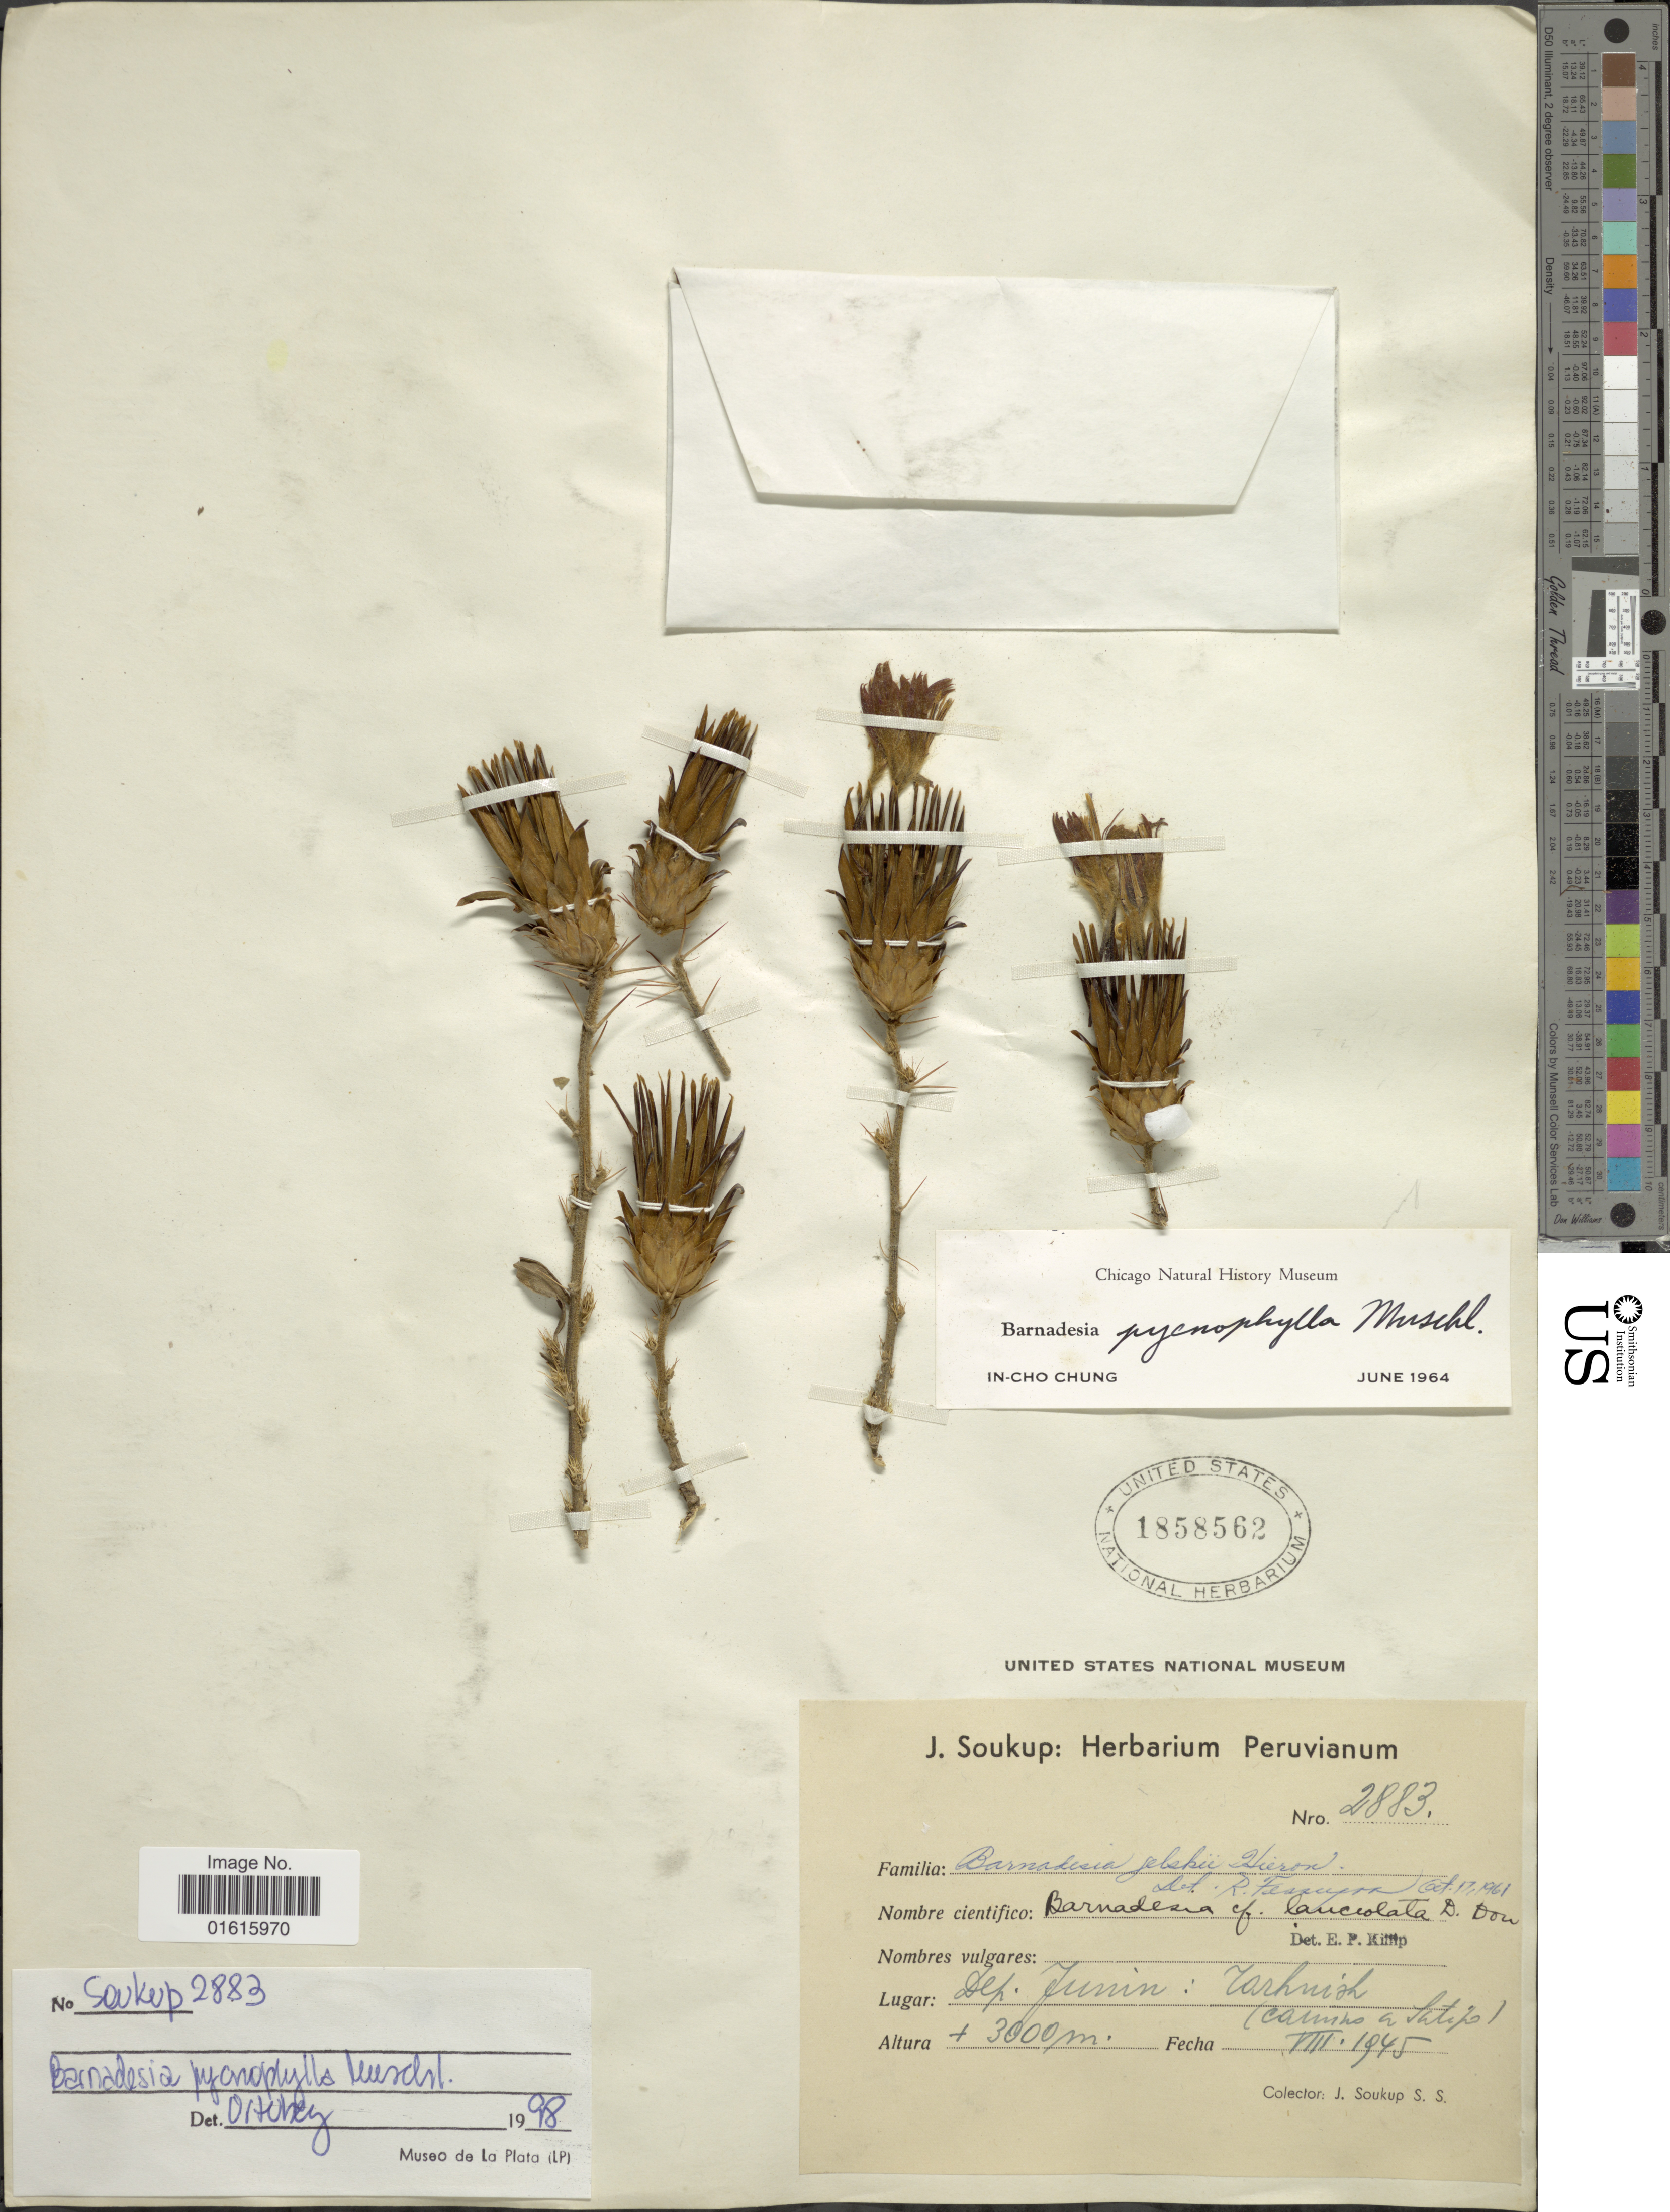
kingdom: Plantae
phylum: Tracheophyta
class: Magnoliopsida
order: Asterales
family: Asteraceae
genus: Barnadesia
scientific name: Barnadesia pycnophylla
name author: Muschl.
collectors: J. Soukup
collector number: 2883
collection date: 1945-08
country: Peru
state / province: Junín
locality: Tarhuish (Camino a Sartipo)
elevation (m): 3000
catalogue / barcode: US 1858562